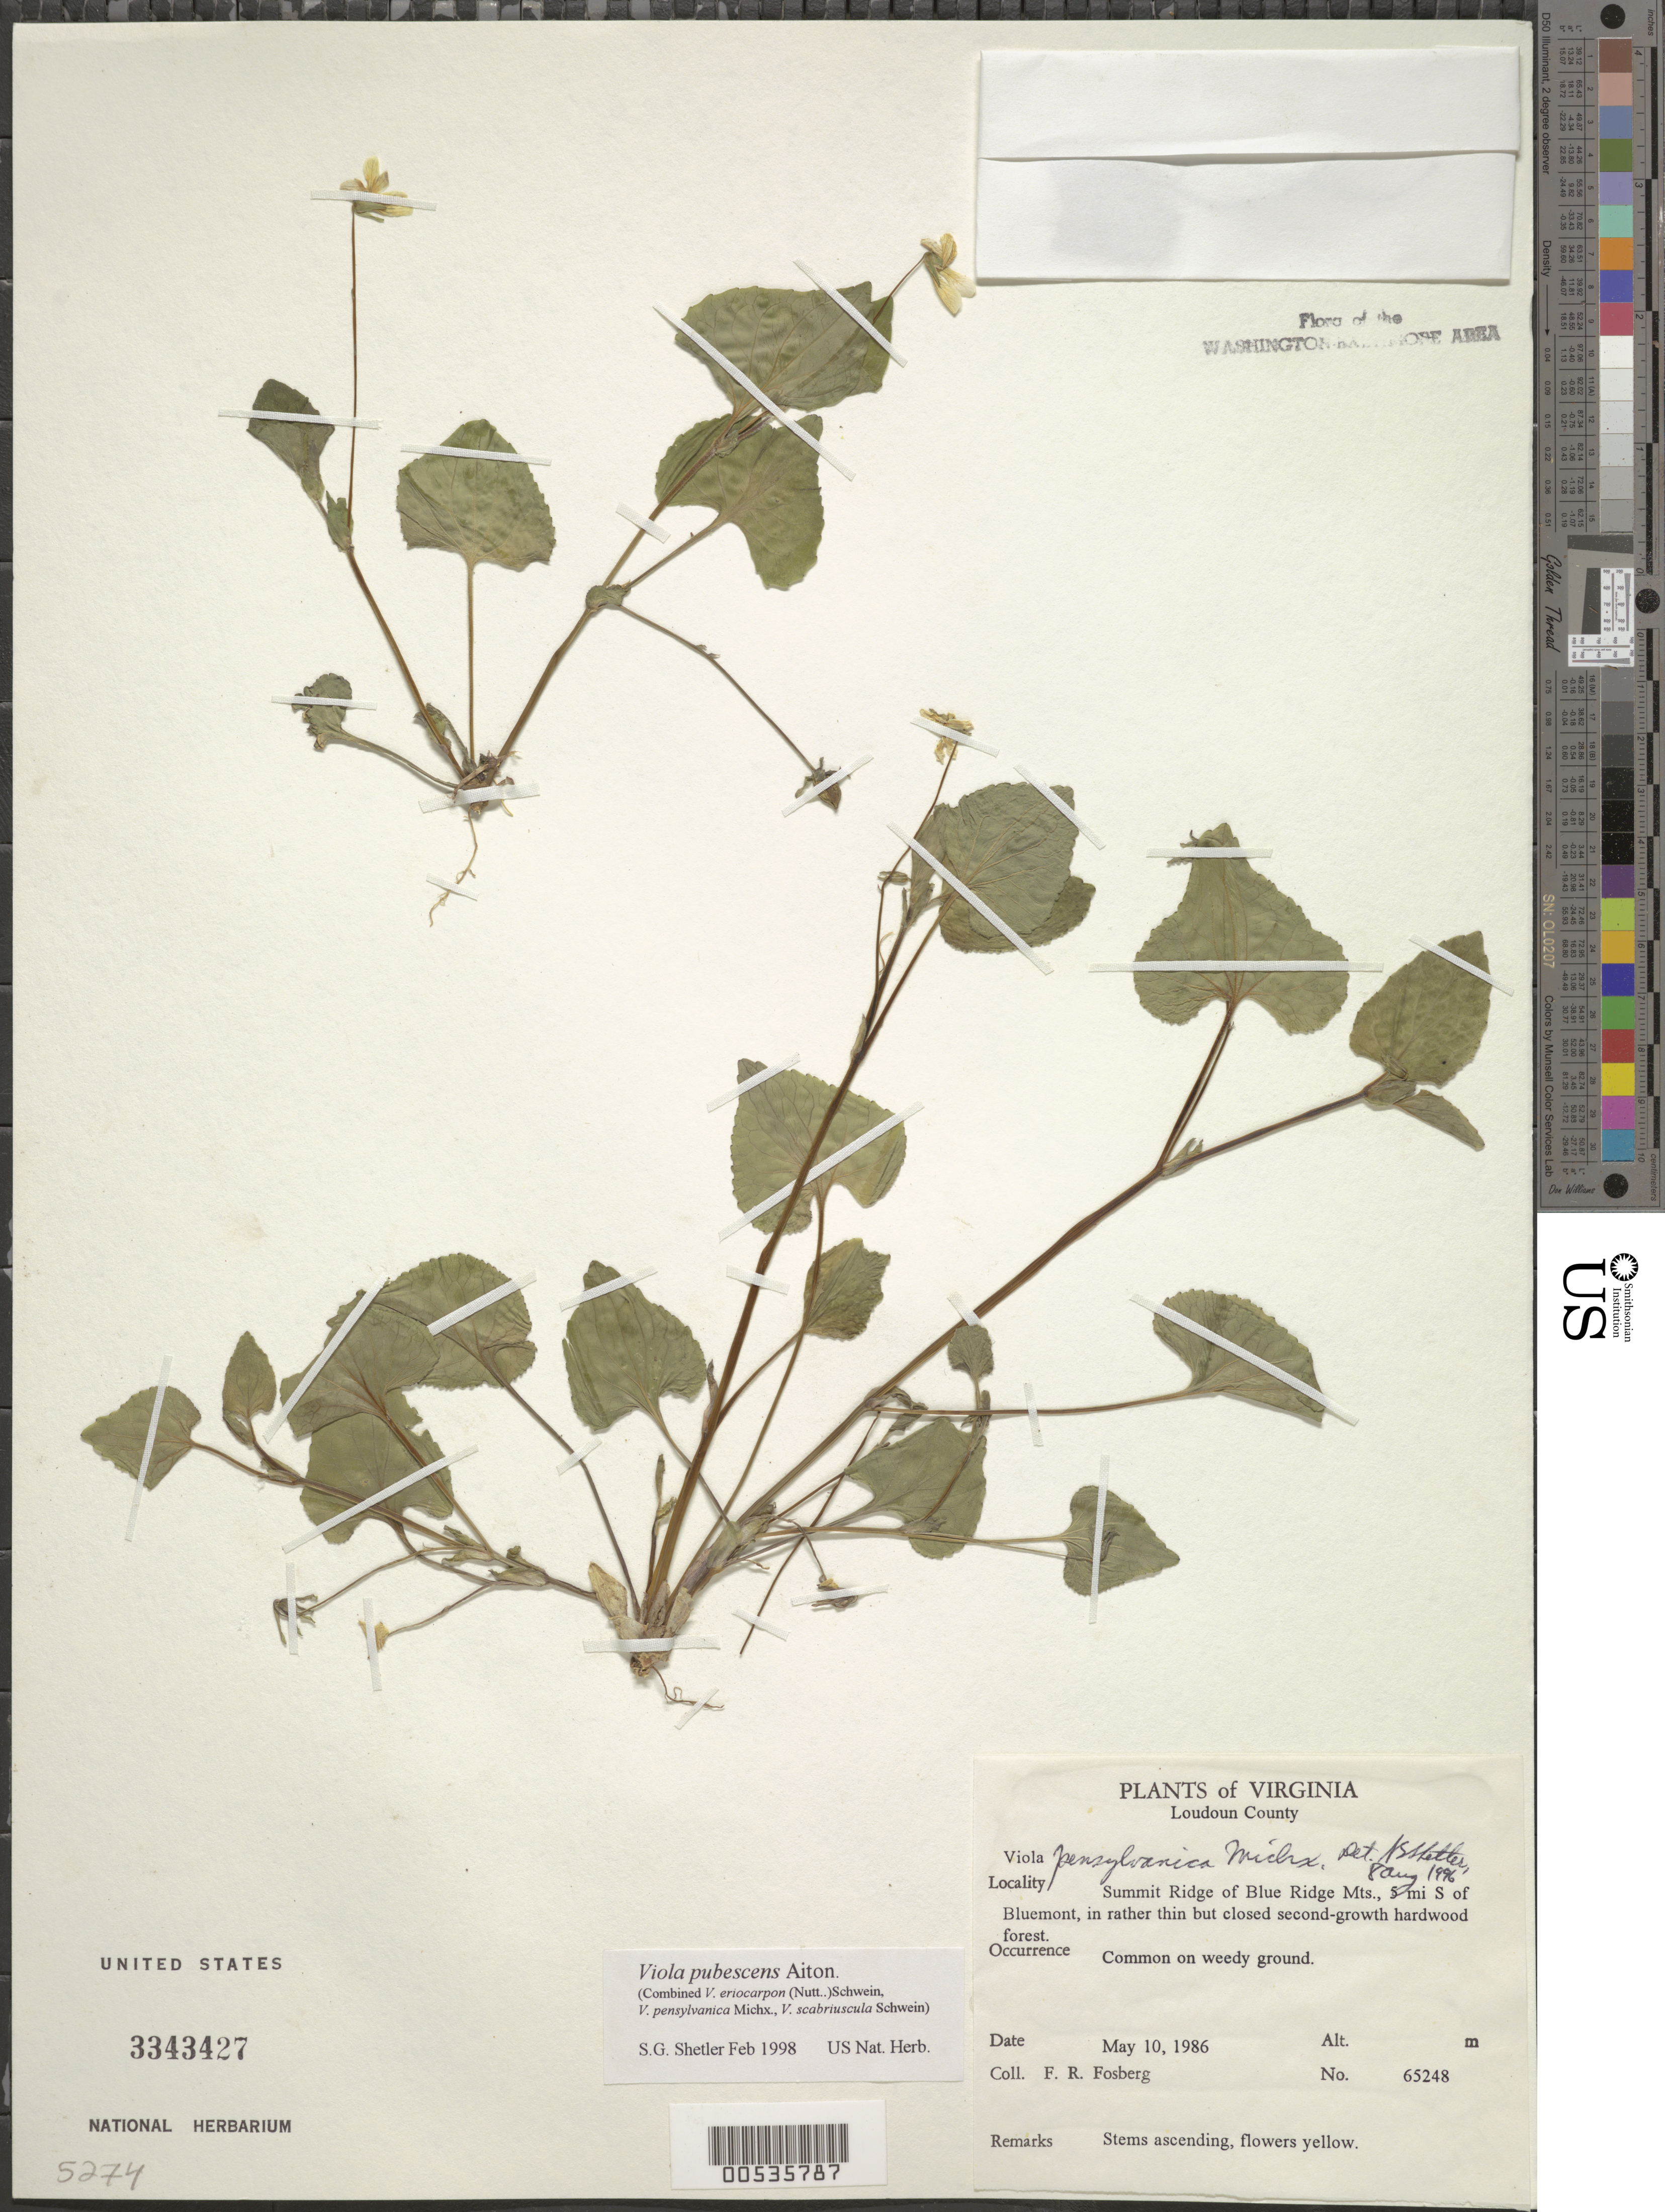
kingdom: Plantae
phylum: Tracheophyta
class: Magnoliopsida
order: Malpighiales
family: Violaceae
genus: Viola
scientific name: Viola pubescens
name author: Aiton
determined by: Shetler, Stanwyn G., (US), NMNH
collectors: F. R. Fosberg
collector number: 65248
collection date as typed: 10 May 1986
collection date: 1986-05-10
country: United States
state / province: Virginia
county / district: Loudoun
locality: Summit ridge of Blue Ridge Mts., S of Bluemont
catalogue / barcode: US 3343427